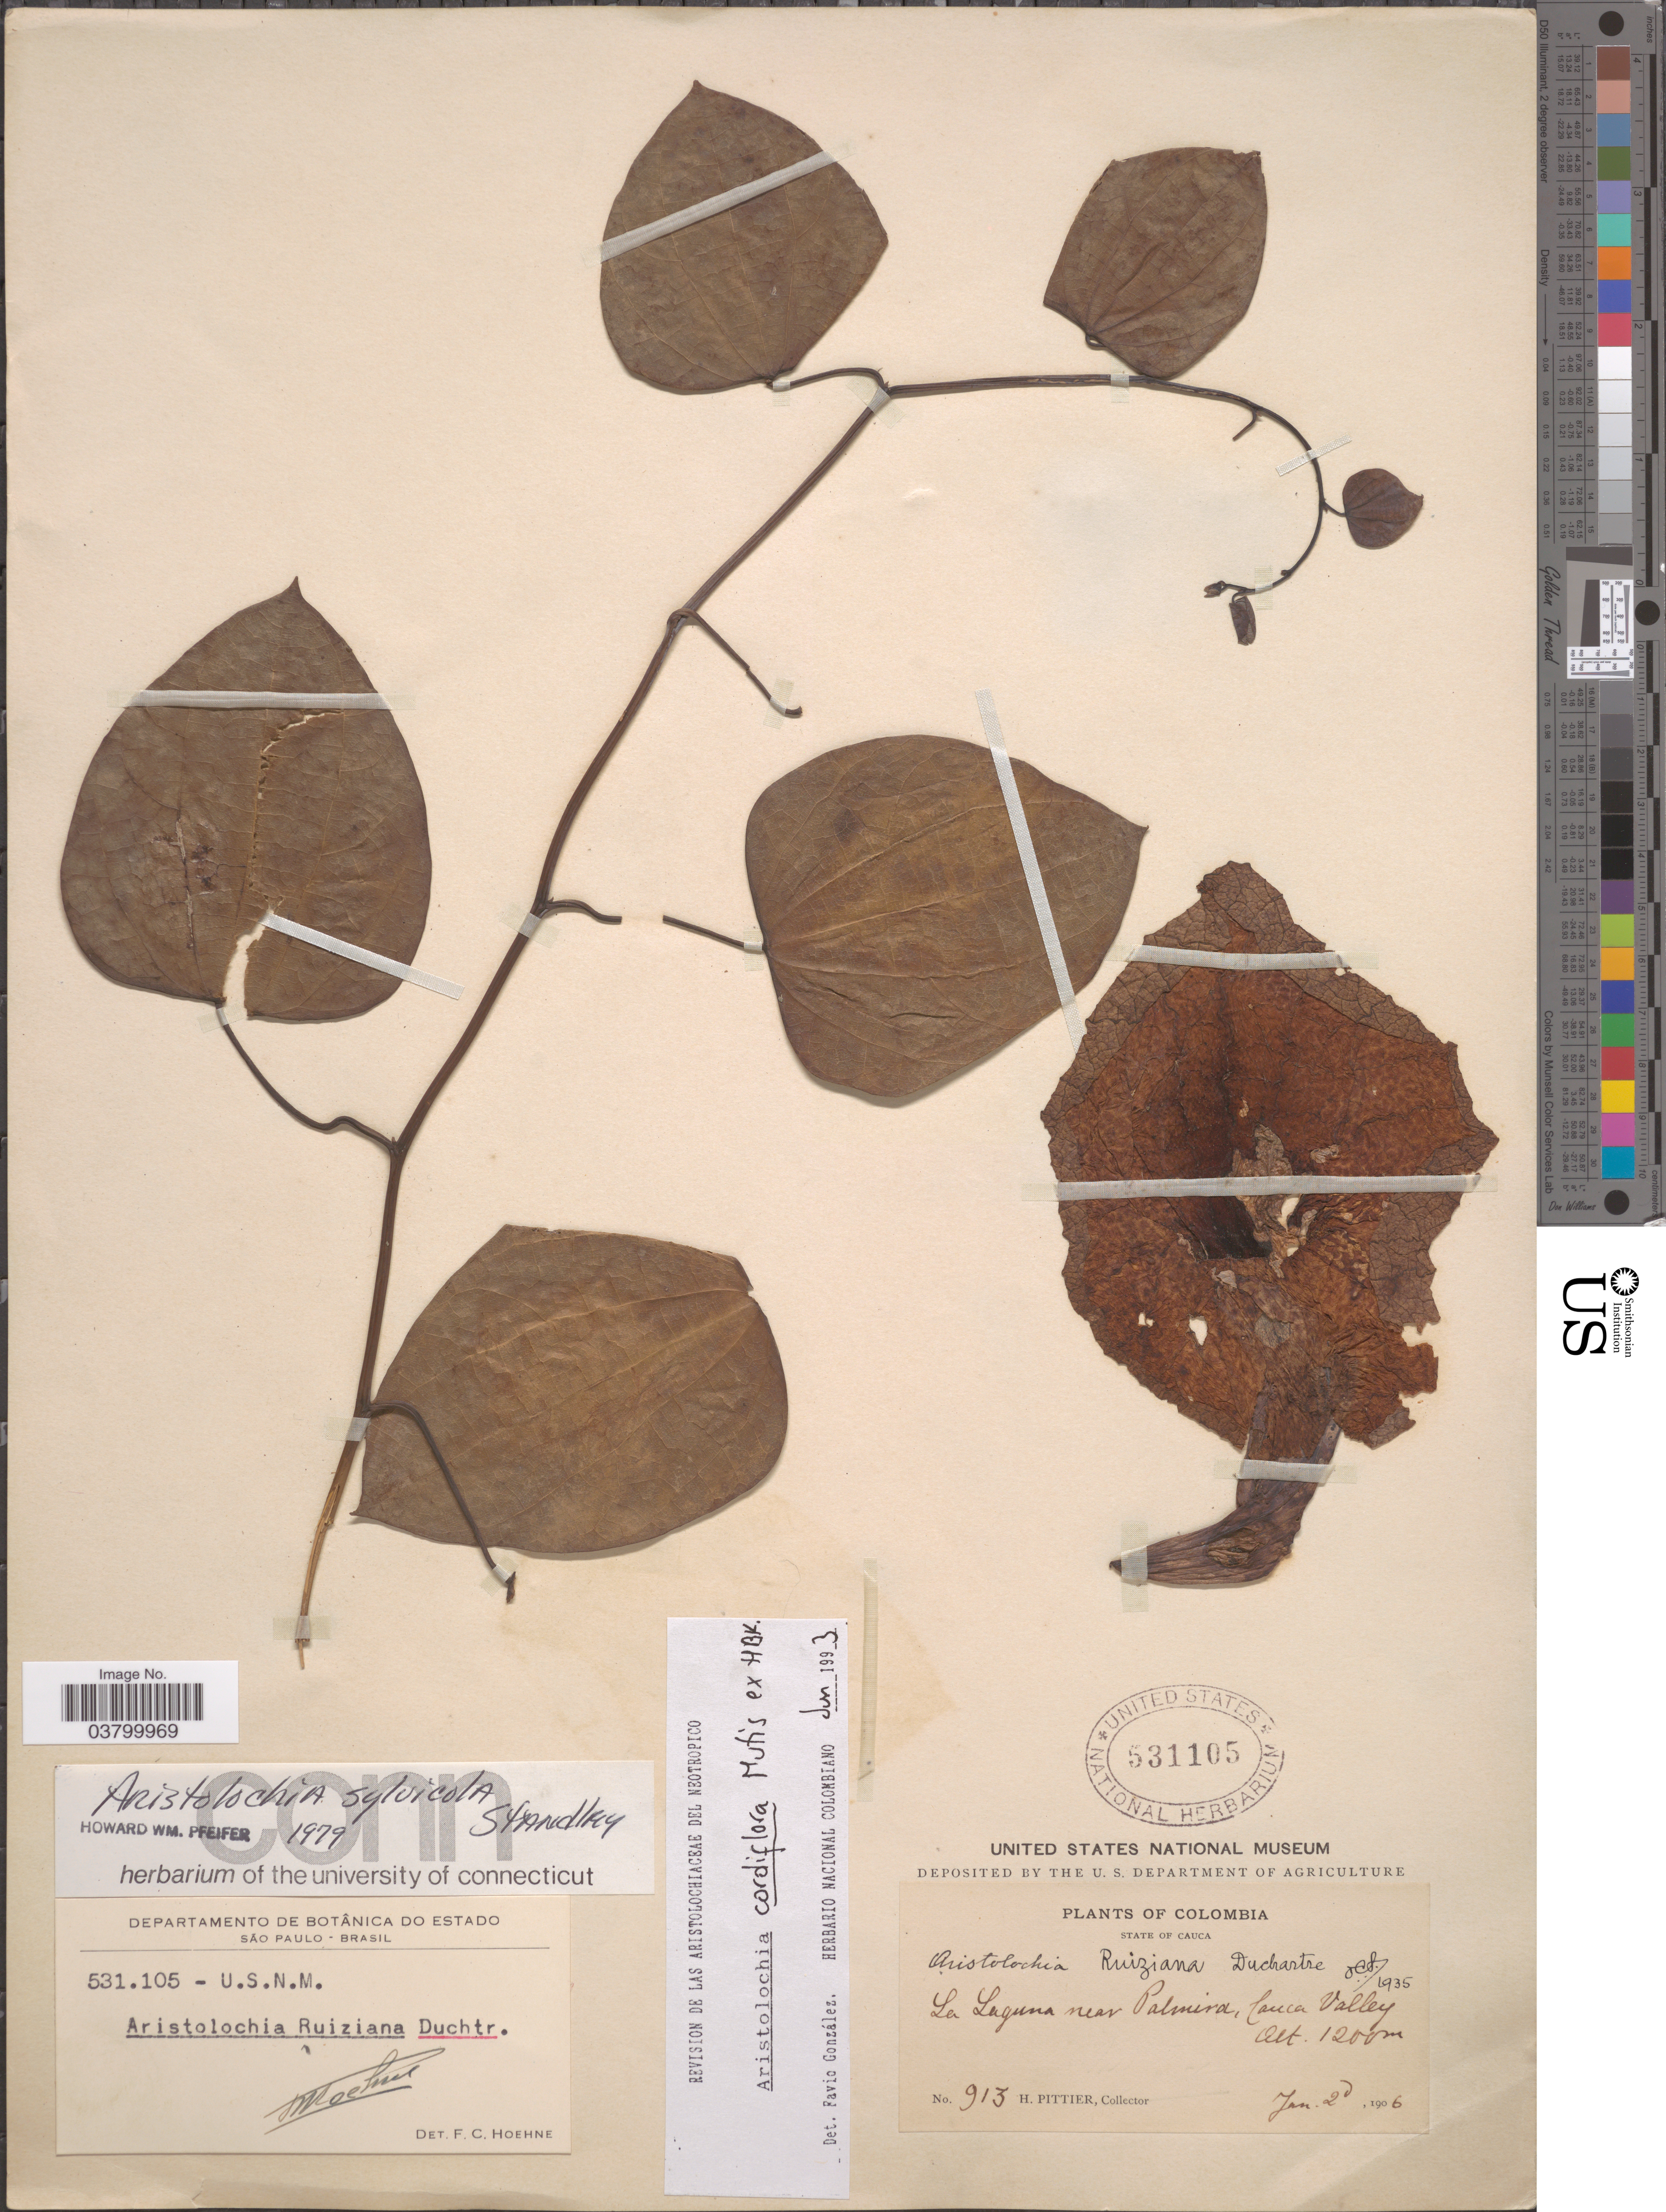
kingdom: Plantae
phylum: Tracheophyta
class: Magnoliopsida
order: Piperales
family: Aristolochiaceae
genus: Aristolochia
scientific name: Aristolochia cordiflora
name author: Mutis ex Kunth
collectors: H. F. Pittier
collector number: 913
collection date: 1906-01-02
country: Colombia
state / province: Cauca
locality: La Laguna near Palmira, Cauca Valley.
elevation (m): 1200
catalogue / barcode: US 531105